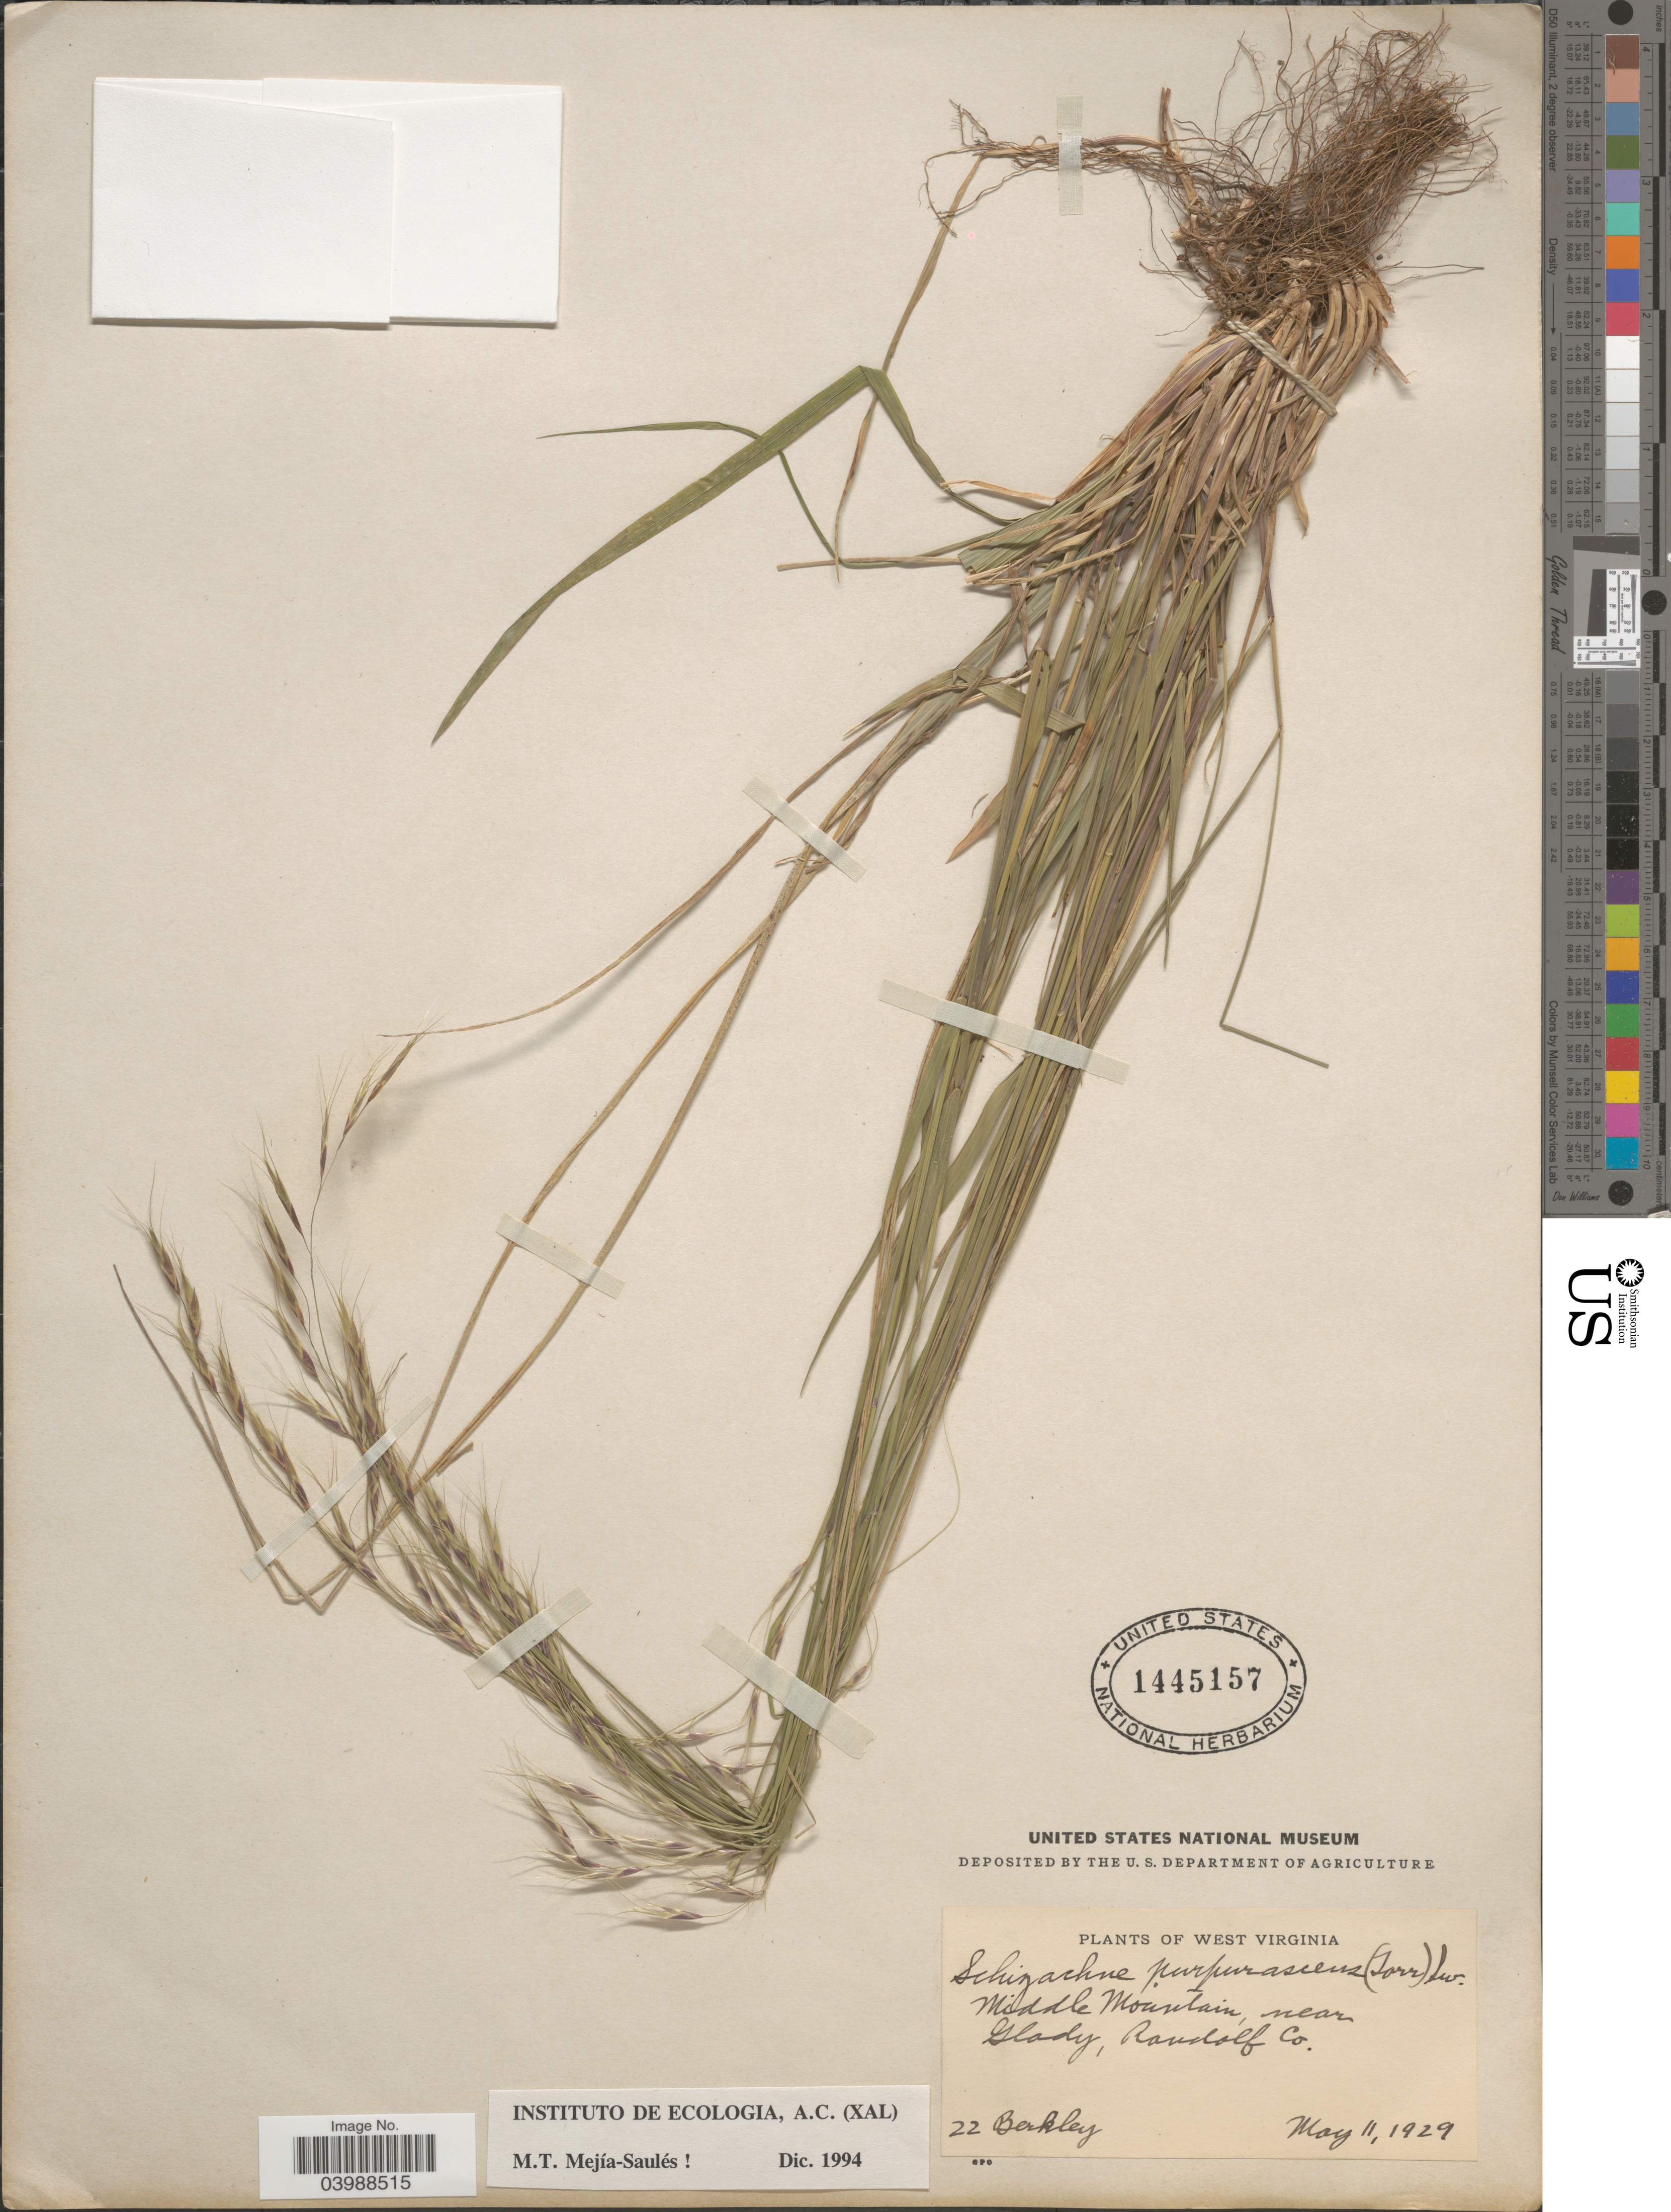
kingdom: Plantae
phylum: Tracheophyta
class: Liliopsida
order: Poales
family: Poaceae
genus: Schizachne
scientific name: Schizachne purpurascens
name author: (Torr.) Swallen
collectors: Berkley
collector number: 22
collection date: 1929-05-11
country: United States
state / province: West Virginia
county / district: Randolph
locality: Middle Mountain, near Glady, Randolf Co.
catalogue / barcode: US 1445157